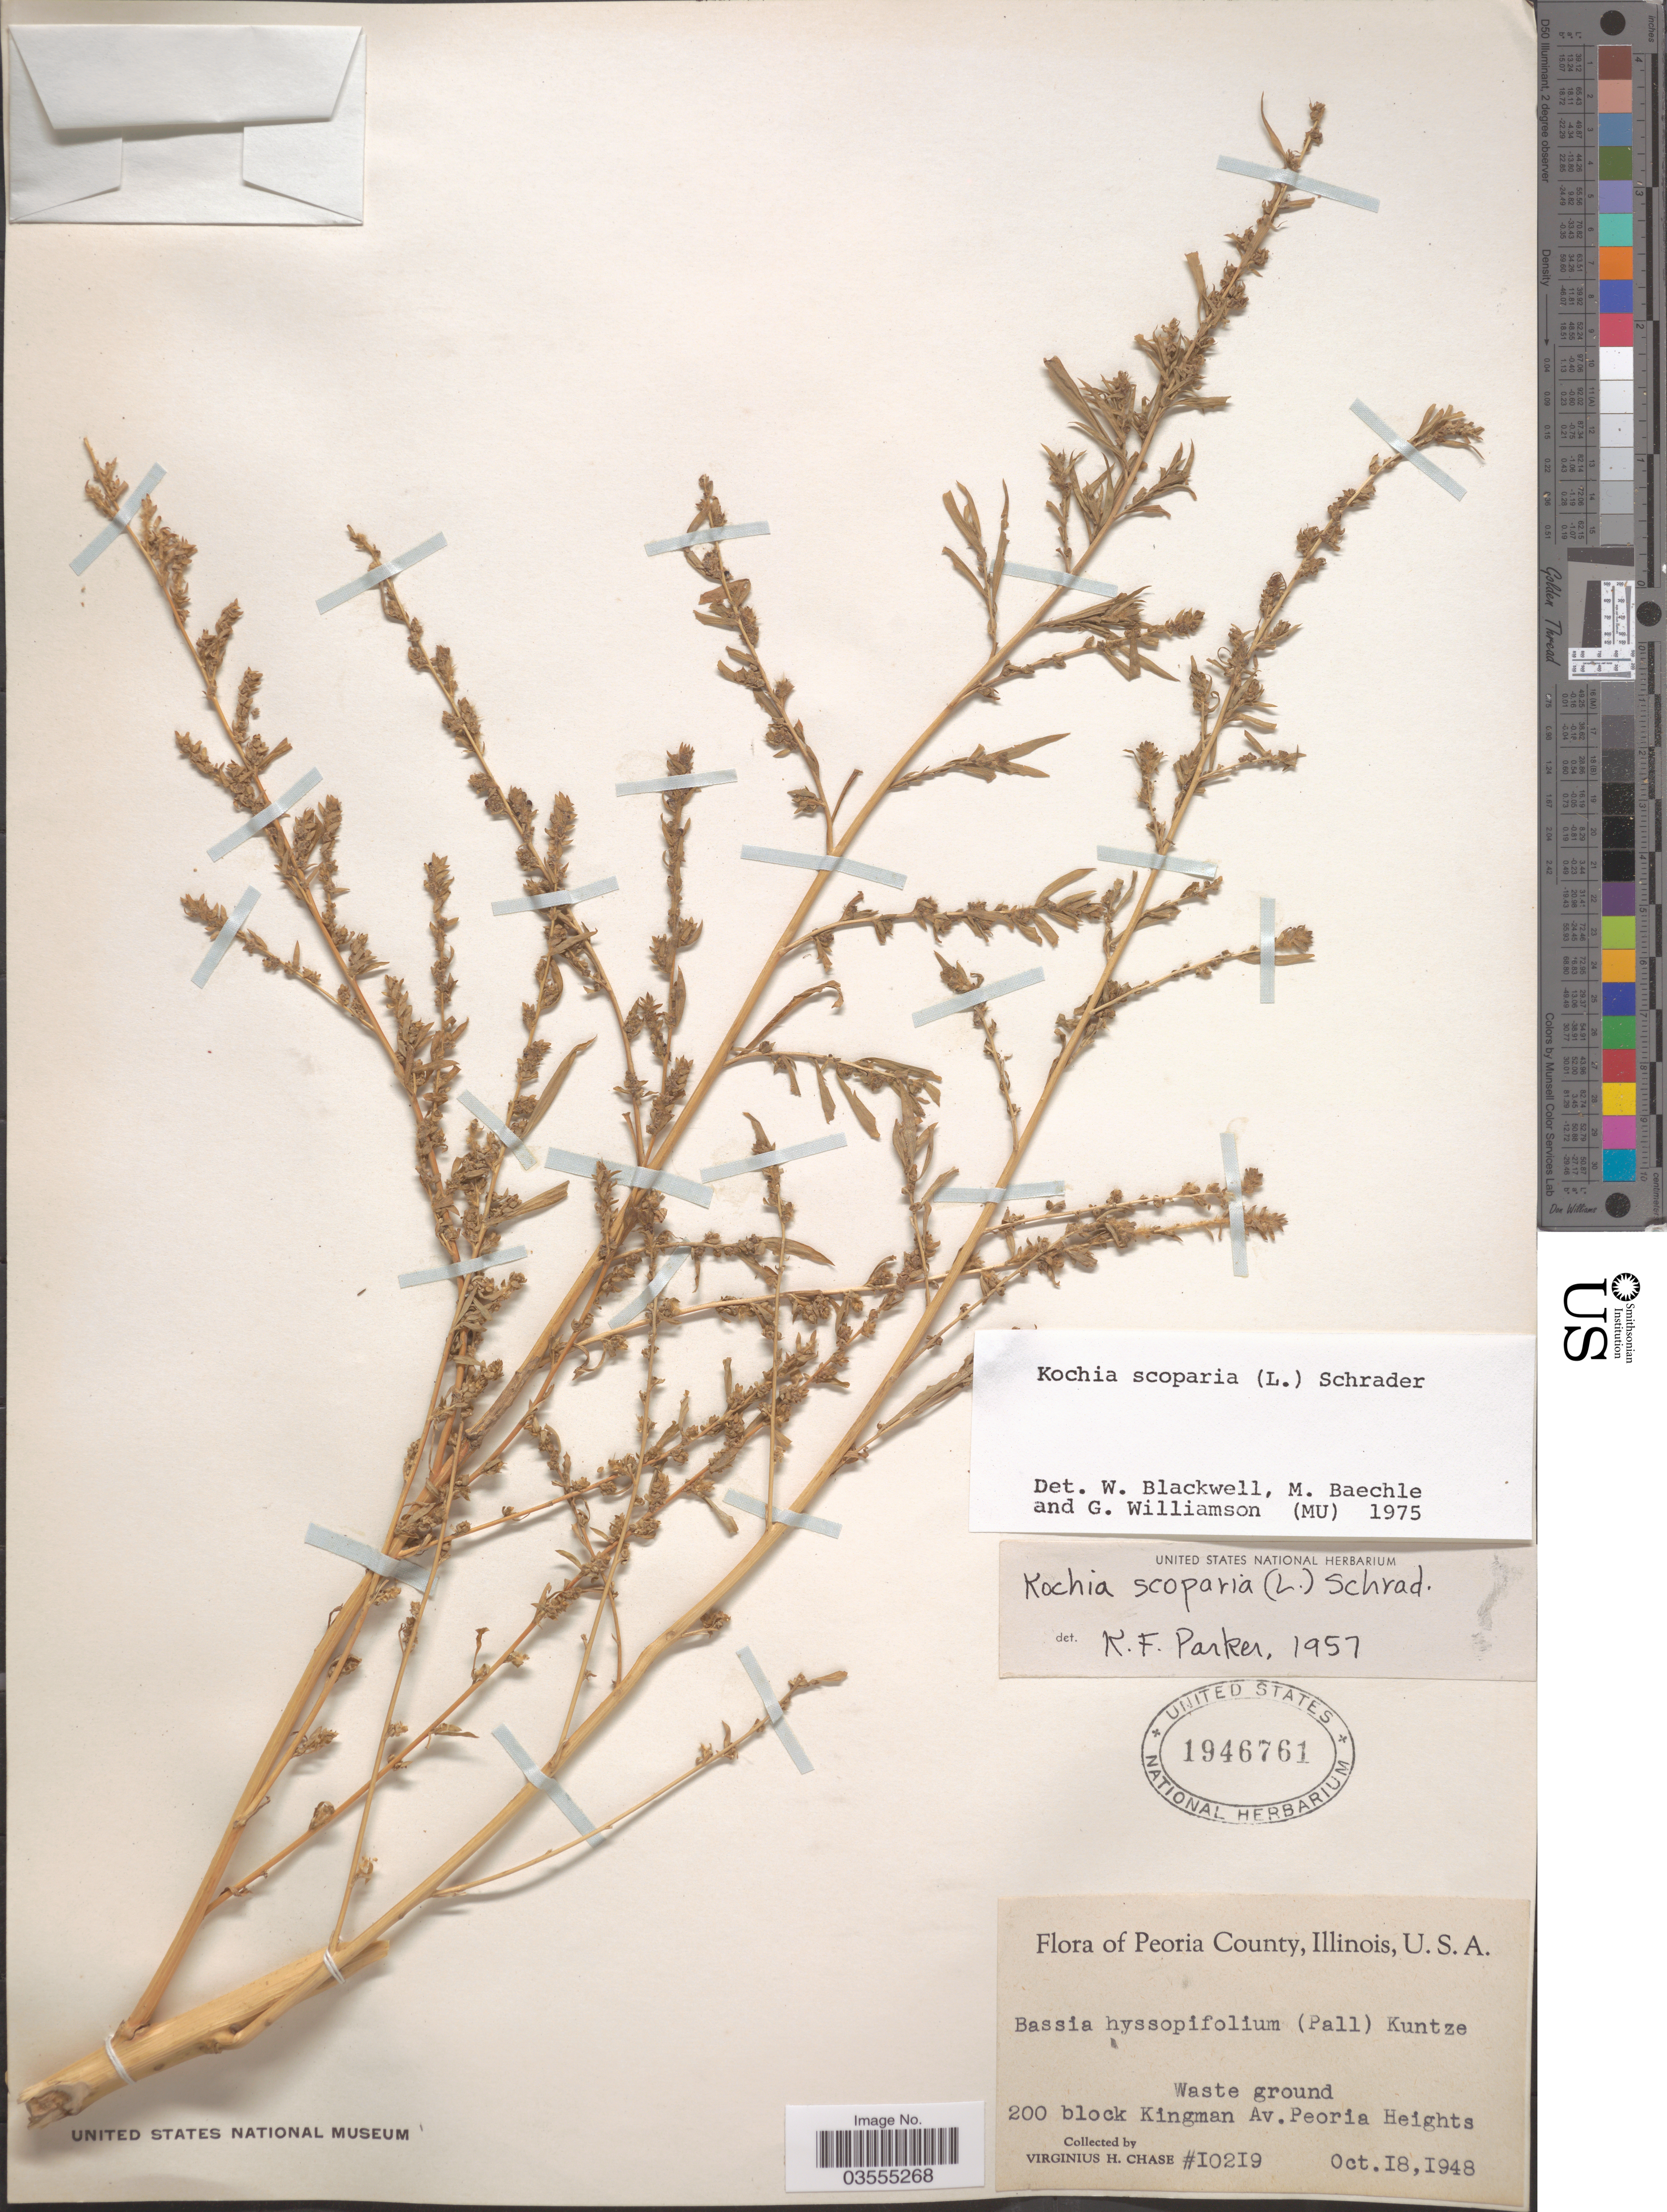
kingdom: Plantae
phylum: Tracheophyta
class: Magnoliopsida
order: Caryophyllales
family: Amaranthaceae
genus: Bassia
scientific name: Bassia scoparia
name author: (L.) Voss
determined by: U.S. National Herbarium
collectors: V. H. Chase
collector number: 10219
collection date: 1948-10-18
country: United States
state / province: Illinois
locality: Peoria County. Waste ground. 200 block Kingman Av. Peoria Heights.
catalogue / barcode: US 1946761